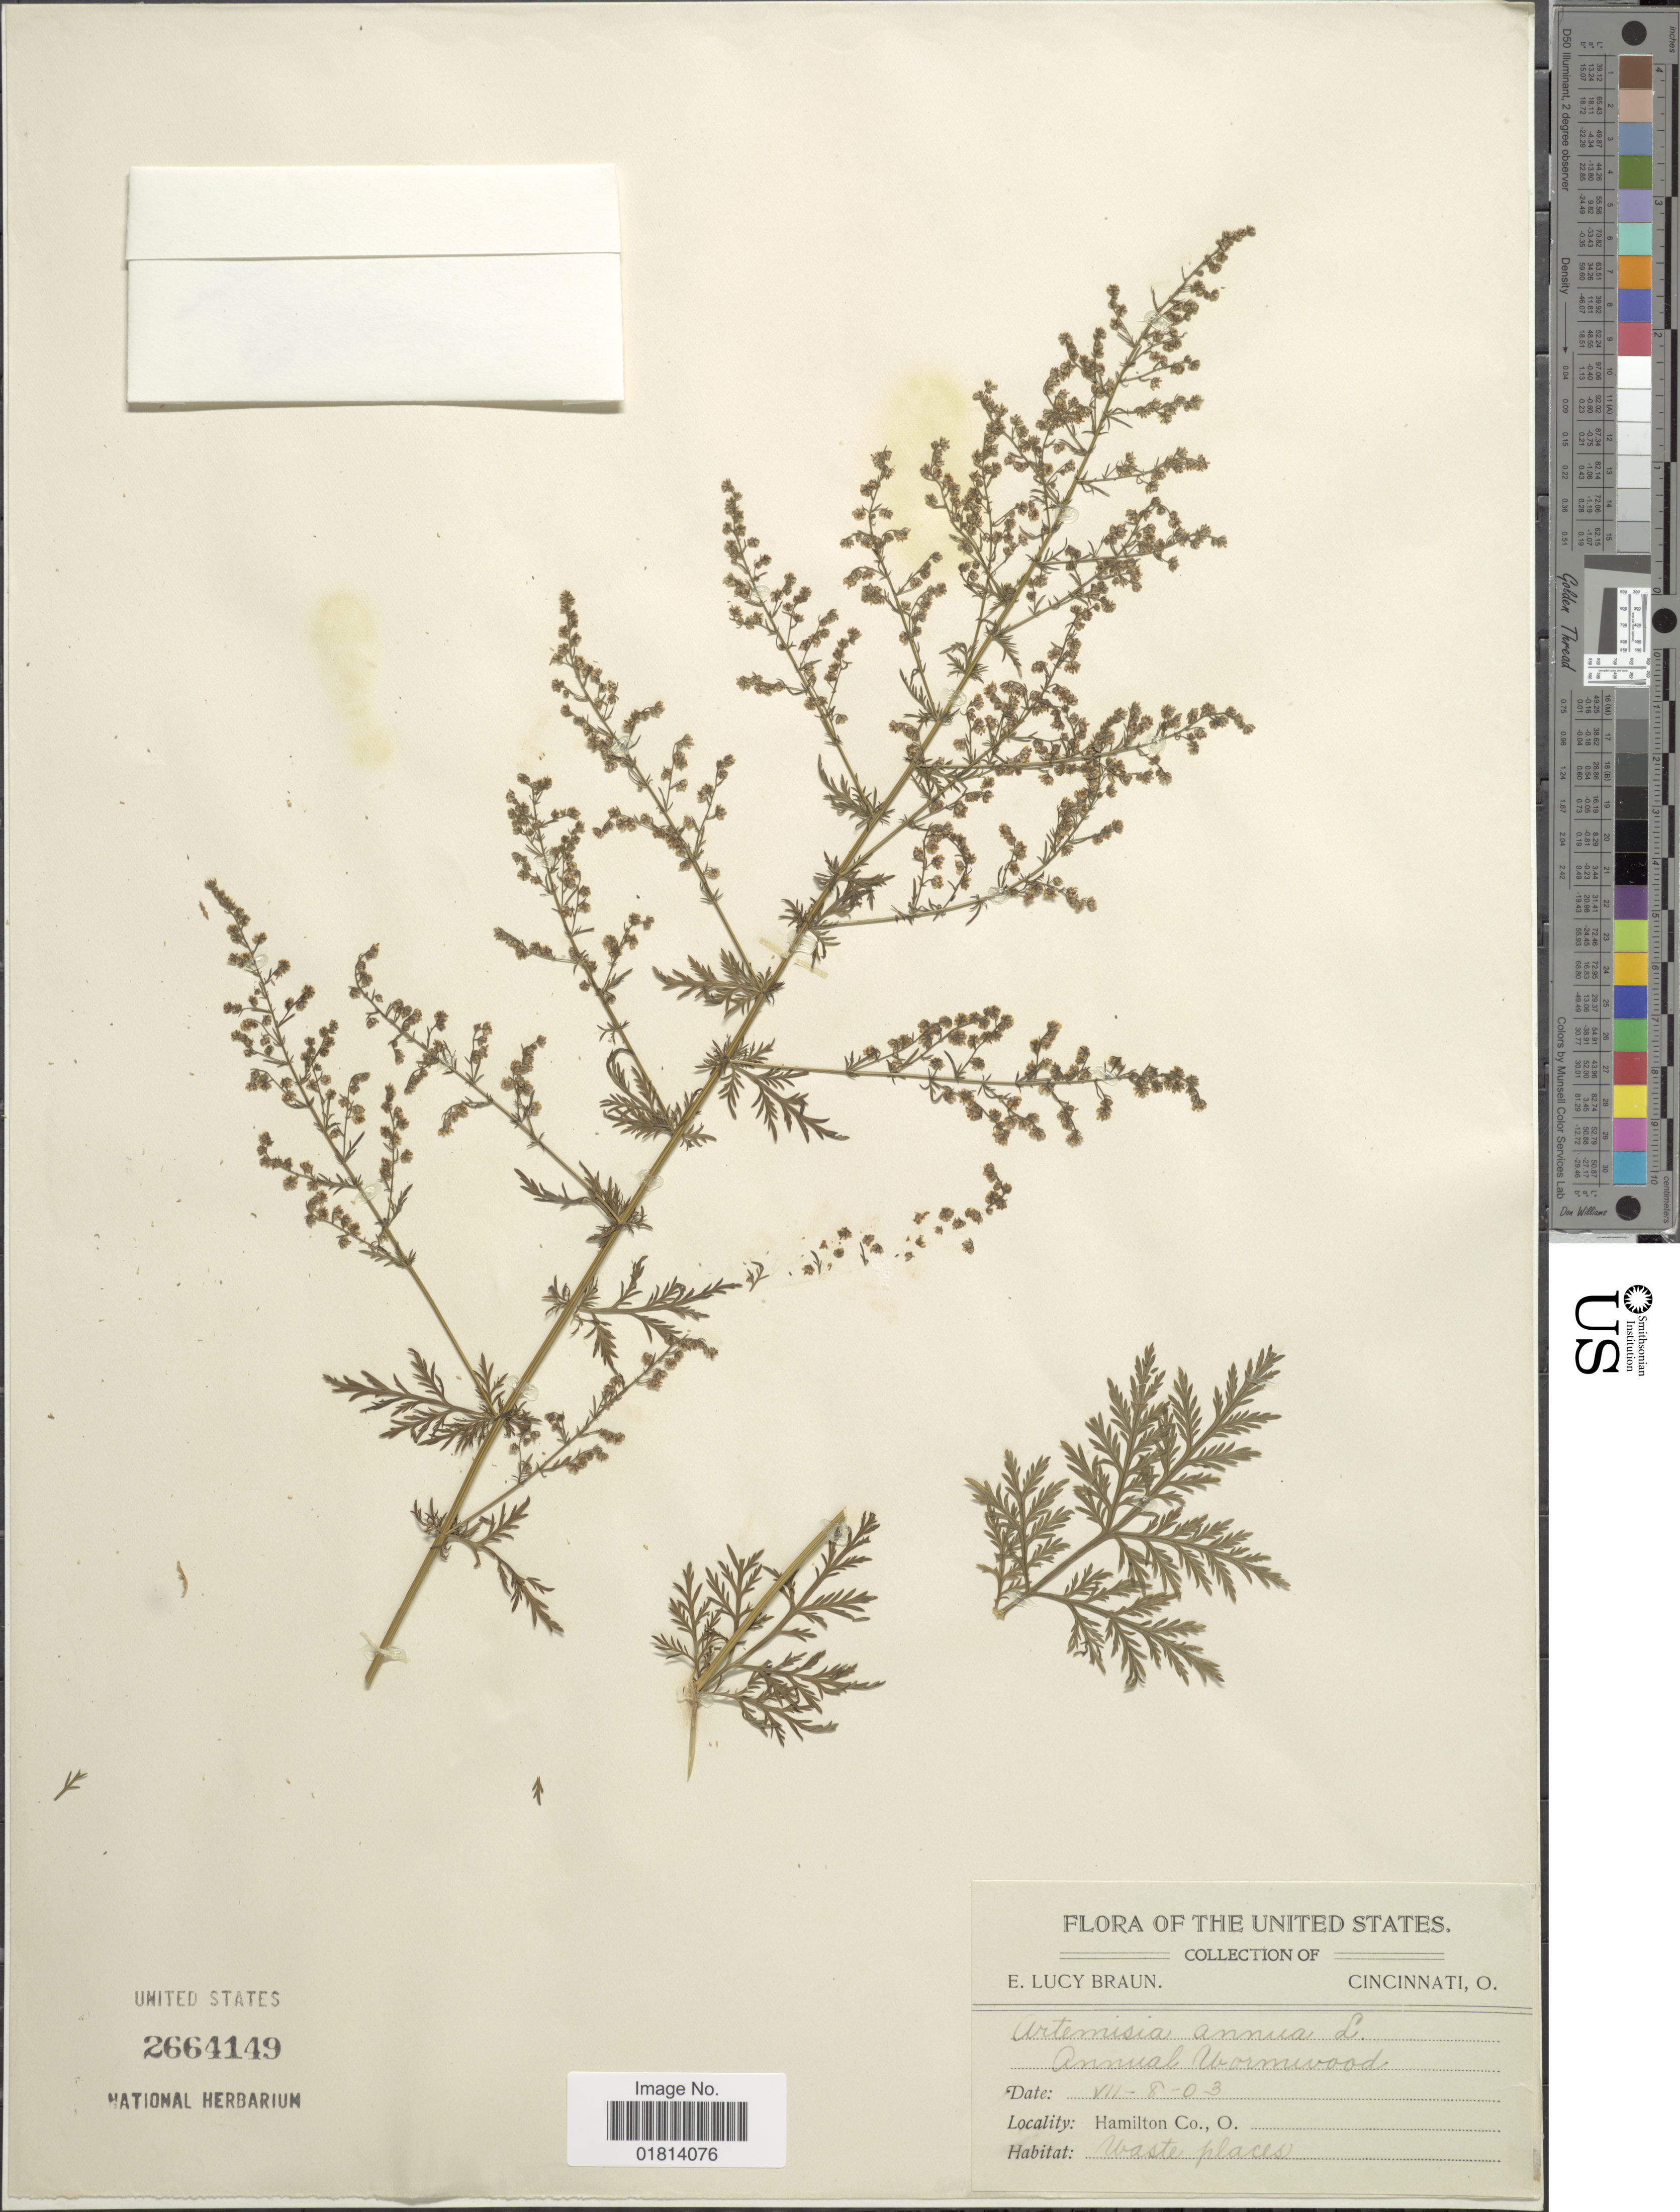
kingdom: Plantae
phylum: Tracheophyta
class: Magnoliopsida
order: Asterales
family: Asteraceae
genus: Artemisia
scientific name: Artemisia annua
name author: L.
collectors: E. L. Braun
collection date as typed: Transcribed d/m/y: 8/7/3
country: United States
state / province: Ohio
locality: Hamilton Co., O.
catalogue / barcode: US 2664149